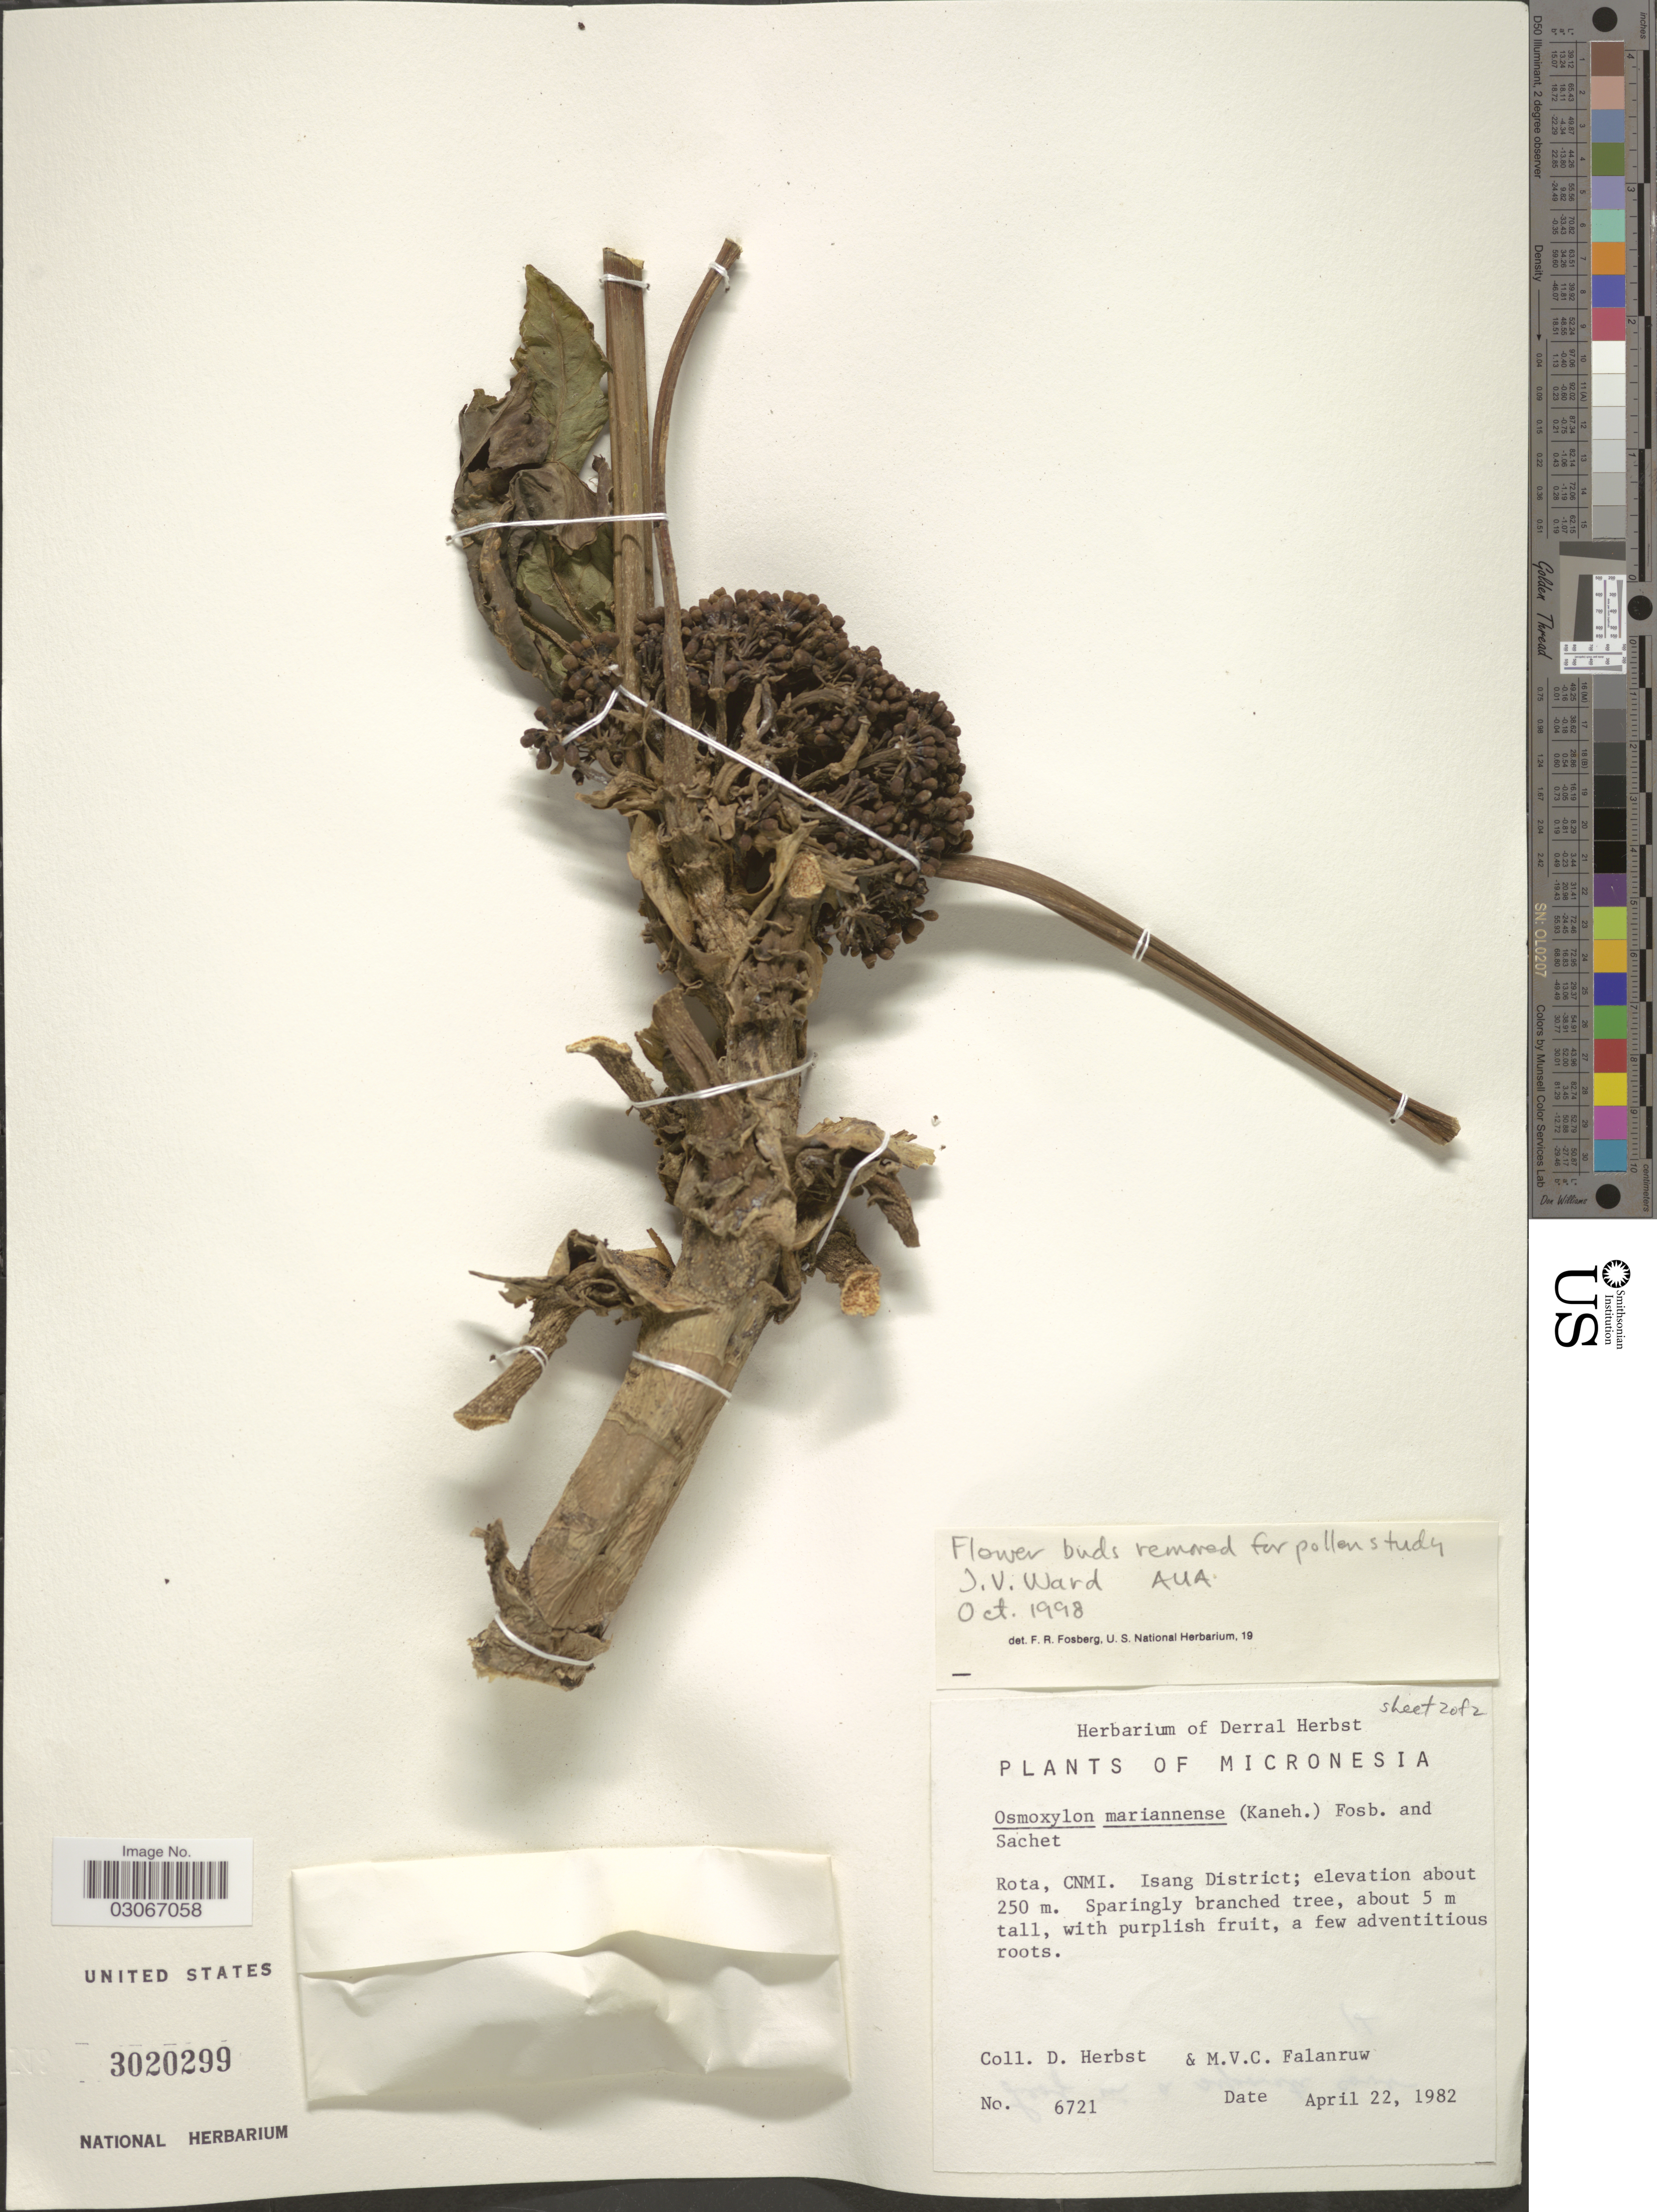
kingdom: Plantae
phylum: Tracheophyta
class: Magnoliopsida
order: Apiales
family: Araliaceae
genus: Osmoxylon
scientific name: Osmoxylon mariannense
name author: (Kaneh.) Fosberg & Sachet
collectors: D. Herbst & M. V. Falanruw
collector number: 6721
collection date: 1982-04-22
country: Northern Mariana Islands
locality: Rota, CNMI. Isang District.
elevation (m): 250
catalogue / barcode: US 3020299